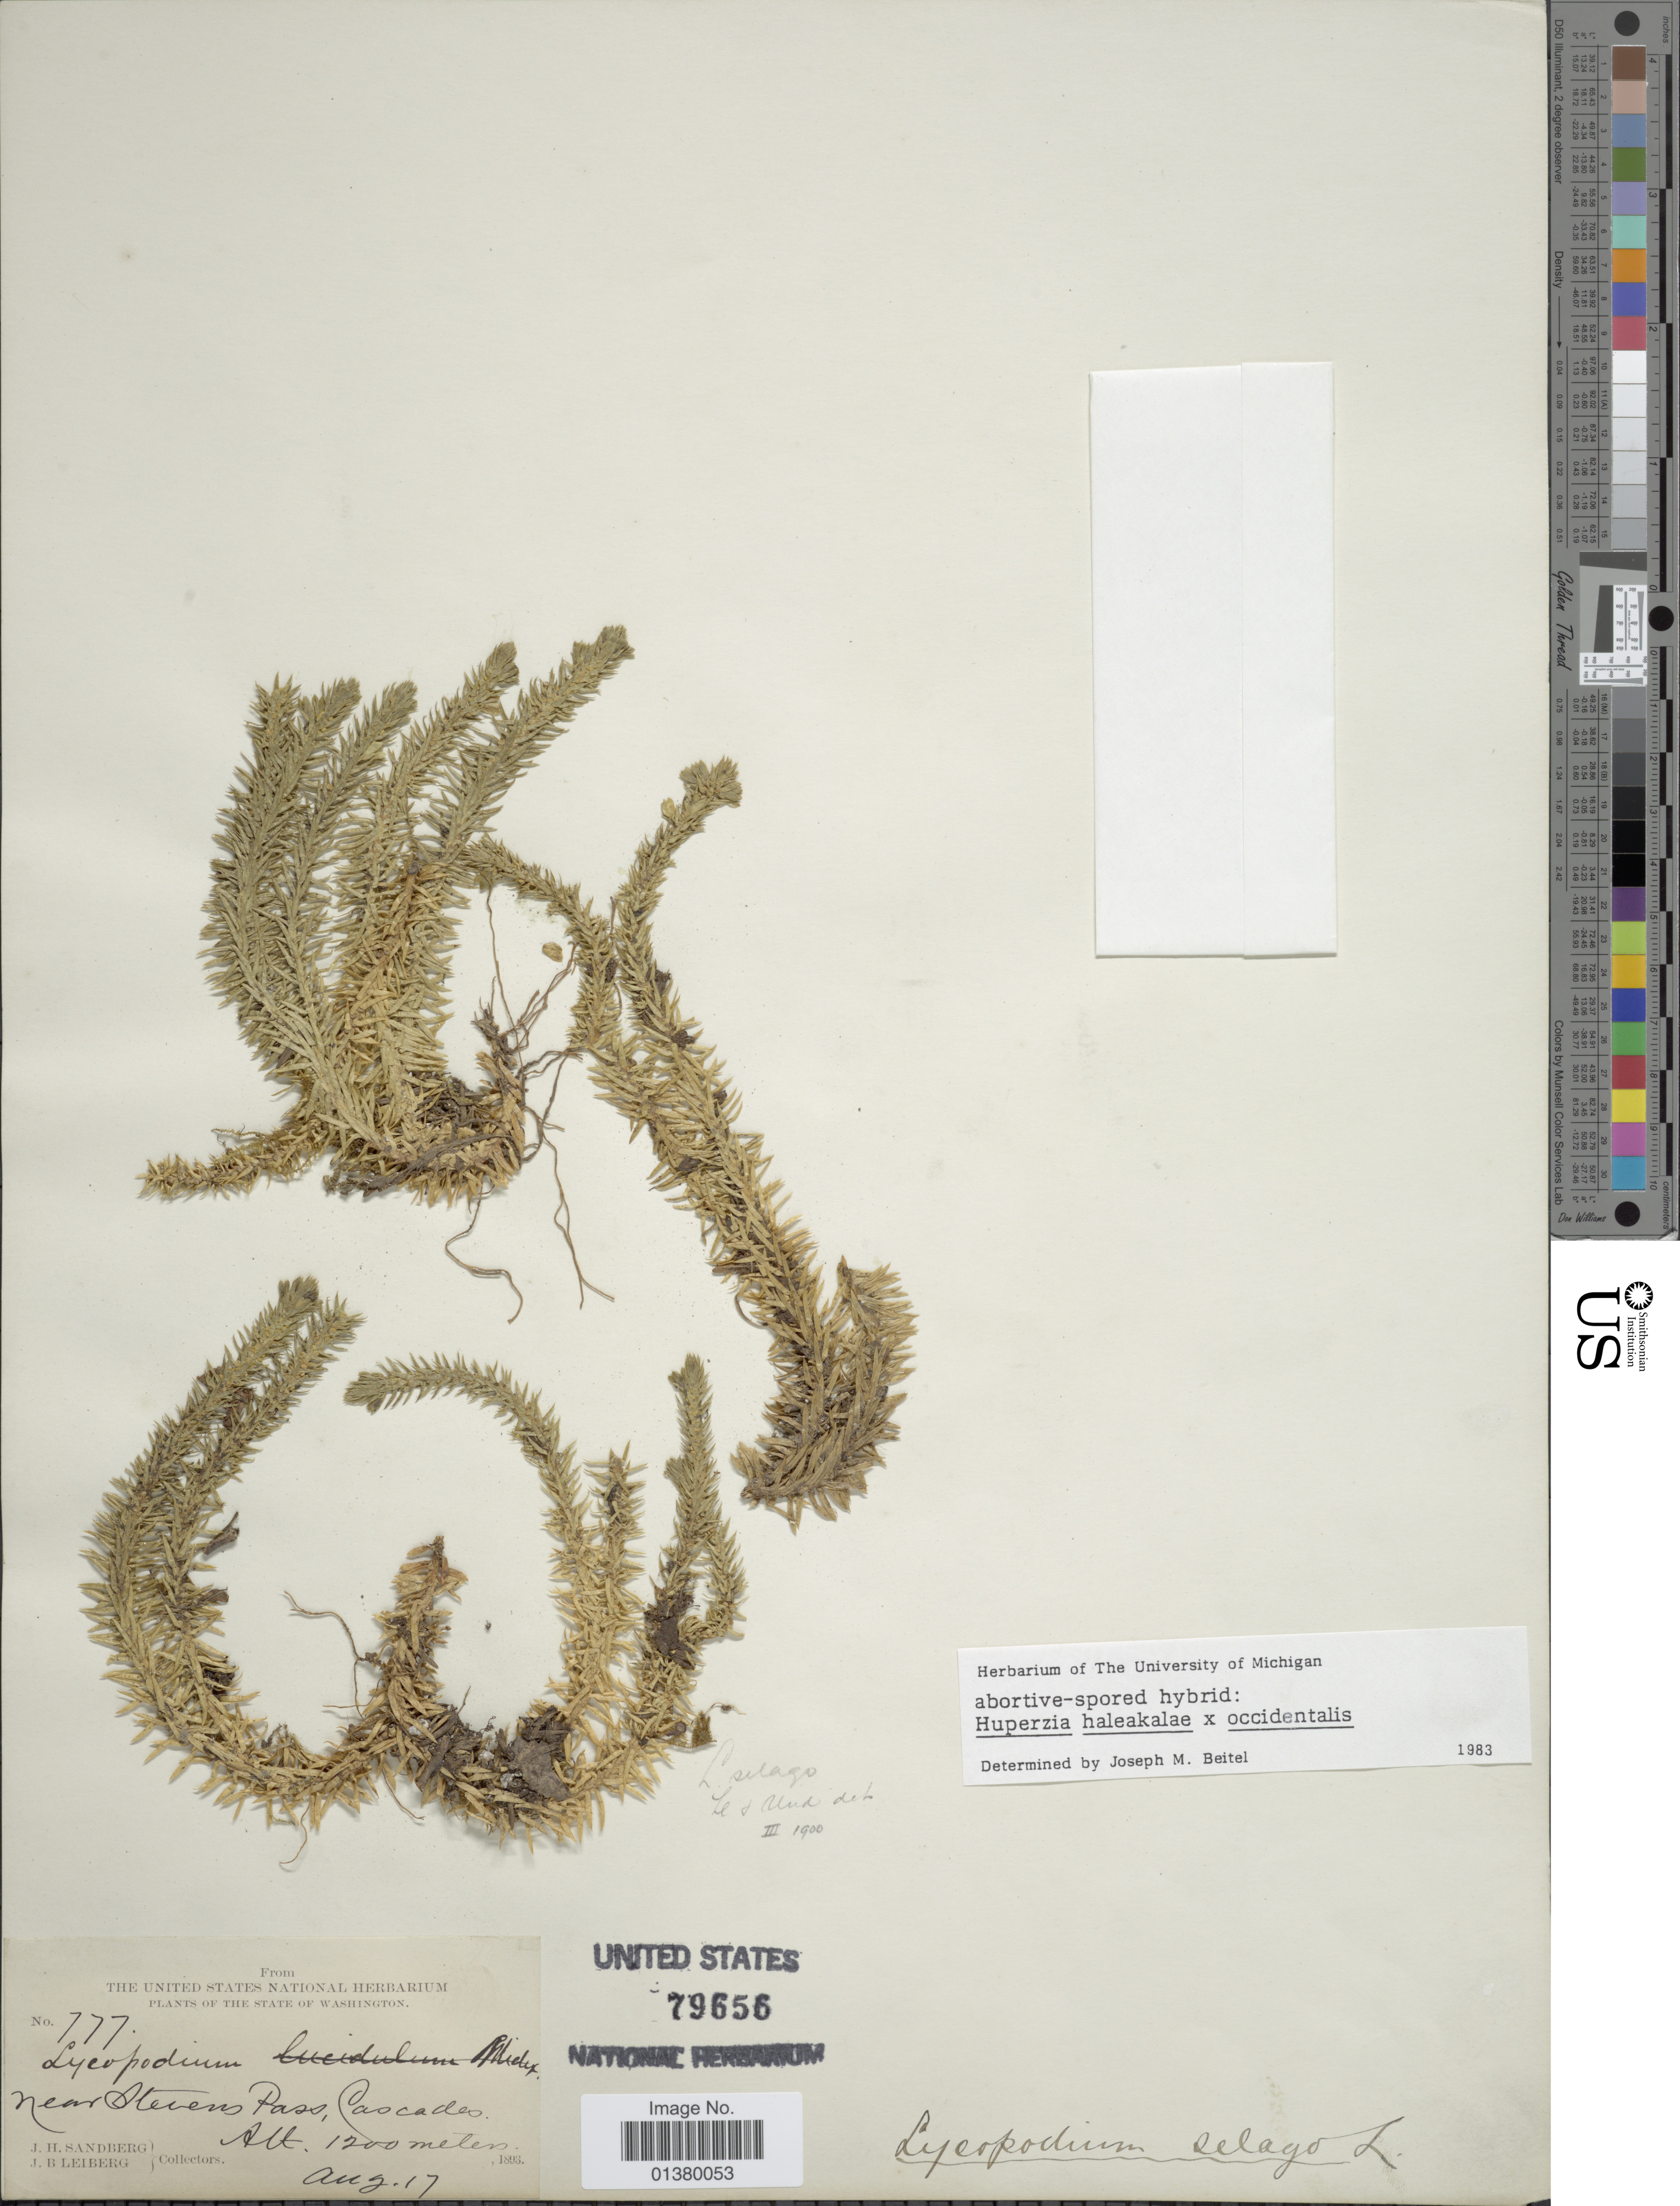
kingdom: Plantae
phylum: Tracheophyta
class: Lycopodiopsida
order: Lycopodiales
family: Lycopodiaceae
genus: Huperzia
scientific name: Huperzia haleakalae x H. occidentalis (Clute) Kartesz & Gandhi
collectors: J. H. Sandberg & J. B. Leiberg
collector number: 777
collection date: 1893-08-17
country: United States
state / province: Washington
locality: near Stevens Pass, Casacdes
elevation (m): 1200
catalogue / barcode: US 79656